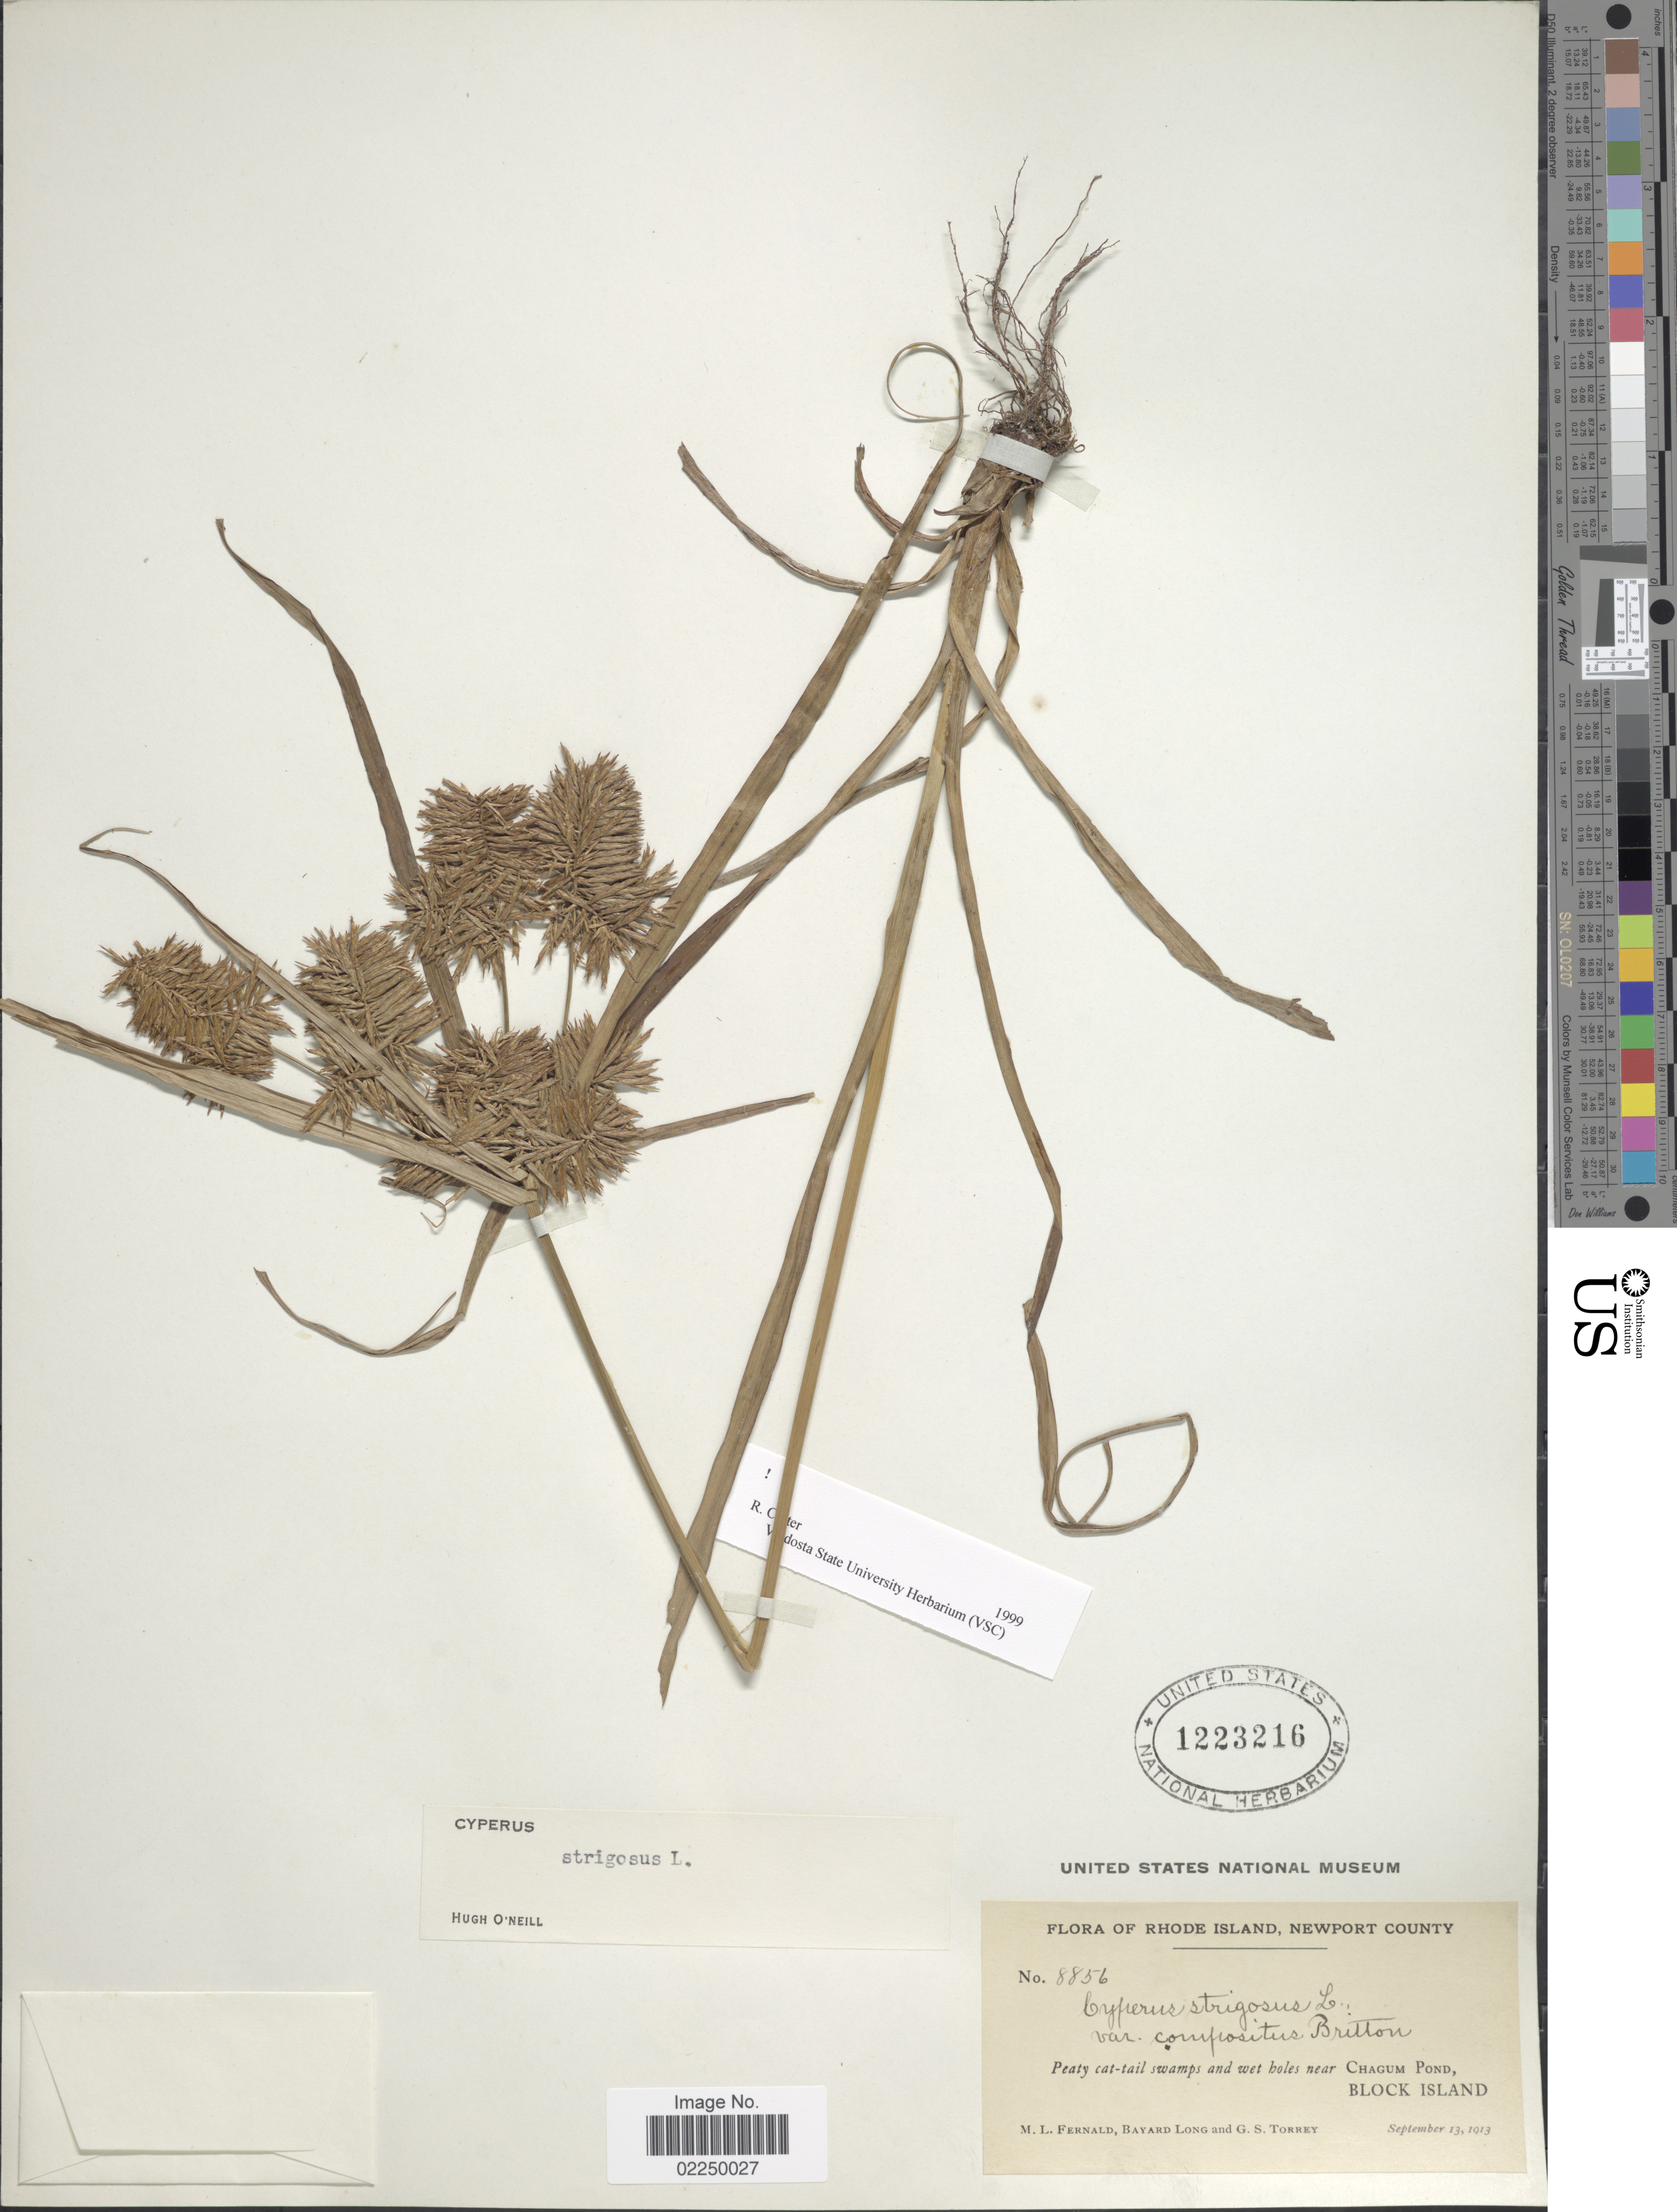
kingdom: Plantae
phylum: Tracheophyta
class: Liliopsida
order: Poales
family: Cyperaceae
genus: Cyperus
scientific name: Cyperus strigosus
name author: L.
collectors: M. L. Fernald, B. Long & G. S. Torrey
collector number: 8856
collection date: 1913-09-13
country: United States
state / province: Rhode Island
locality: Newport County, Peaty cat-tail swamps and wet holes near Chagum Pond, Block Island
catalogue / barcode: US 1223216